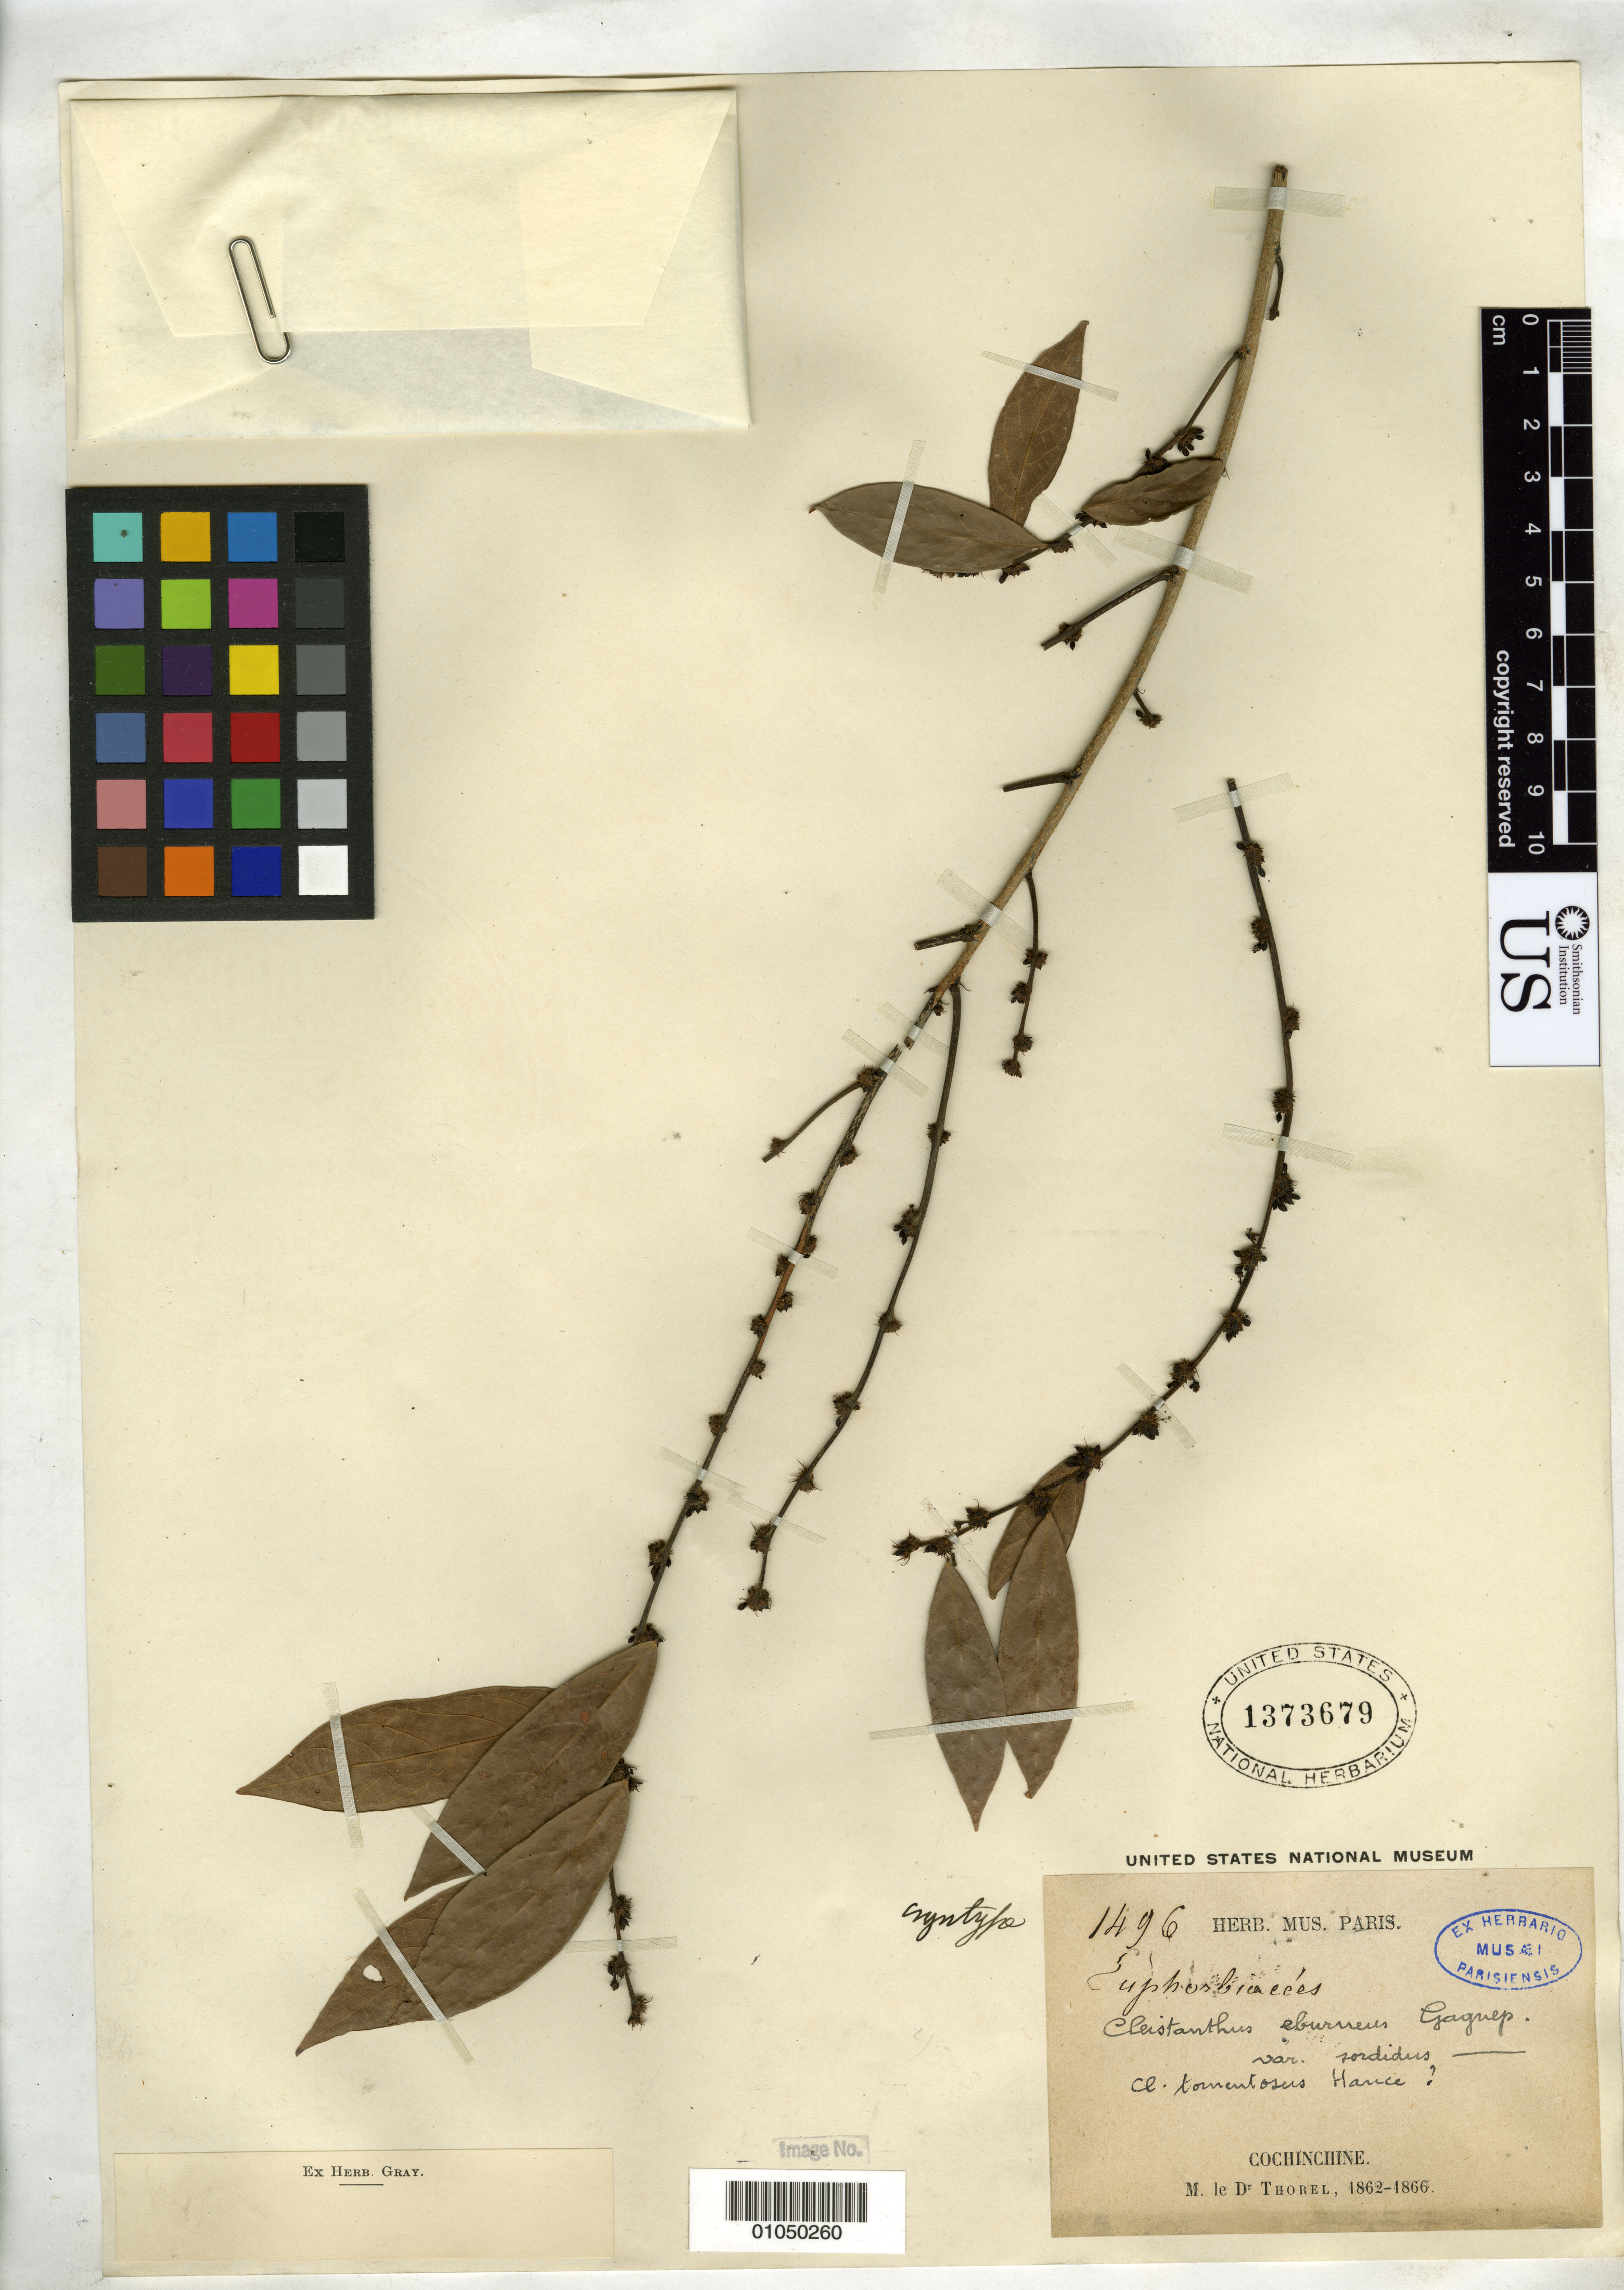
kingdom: Plantae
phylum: Tracheophyta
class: Magnoliopsida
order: Malpighiales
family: Phyllanthaceae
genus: Cleistanthus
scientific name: Cleistanthus eburneus var. sordidus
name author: Gagnep.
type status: Syntype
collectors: C. Thorel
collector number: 1496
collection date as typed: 1862 to 1866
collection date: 1862/1866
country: Vietnam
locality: Cochinchine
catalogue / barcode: US 1373679